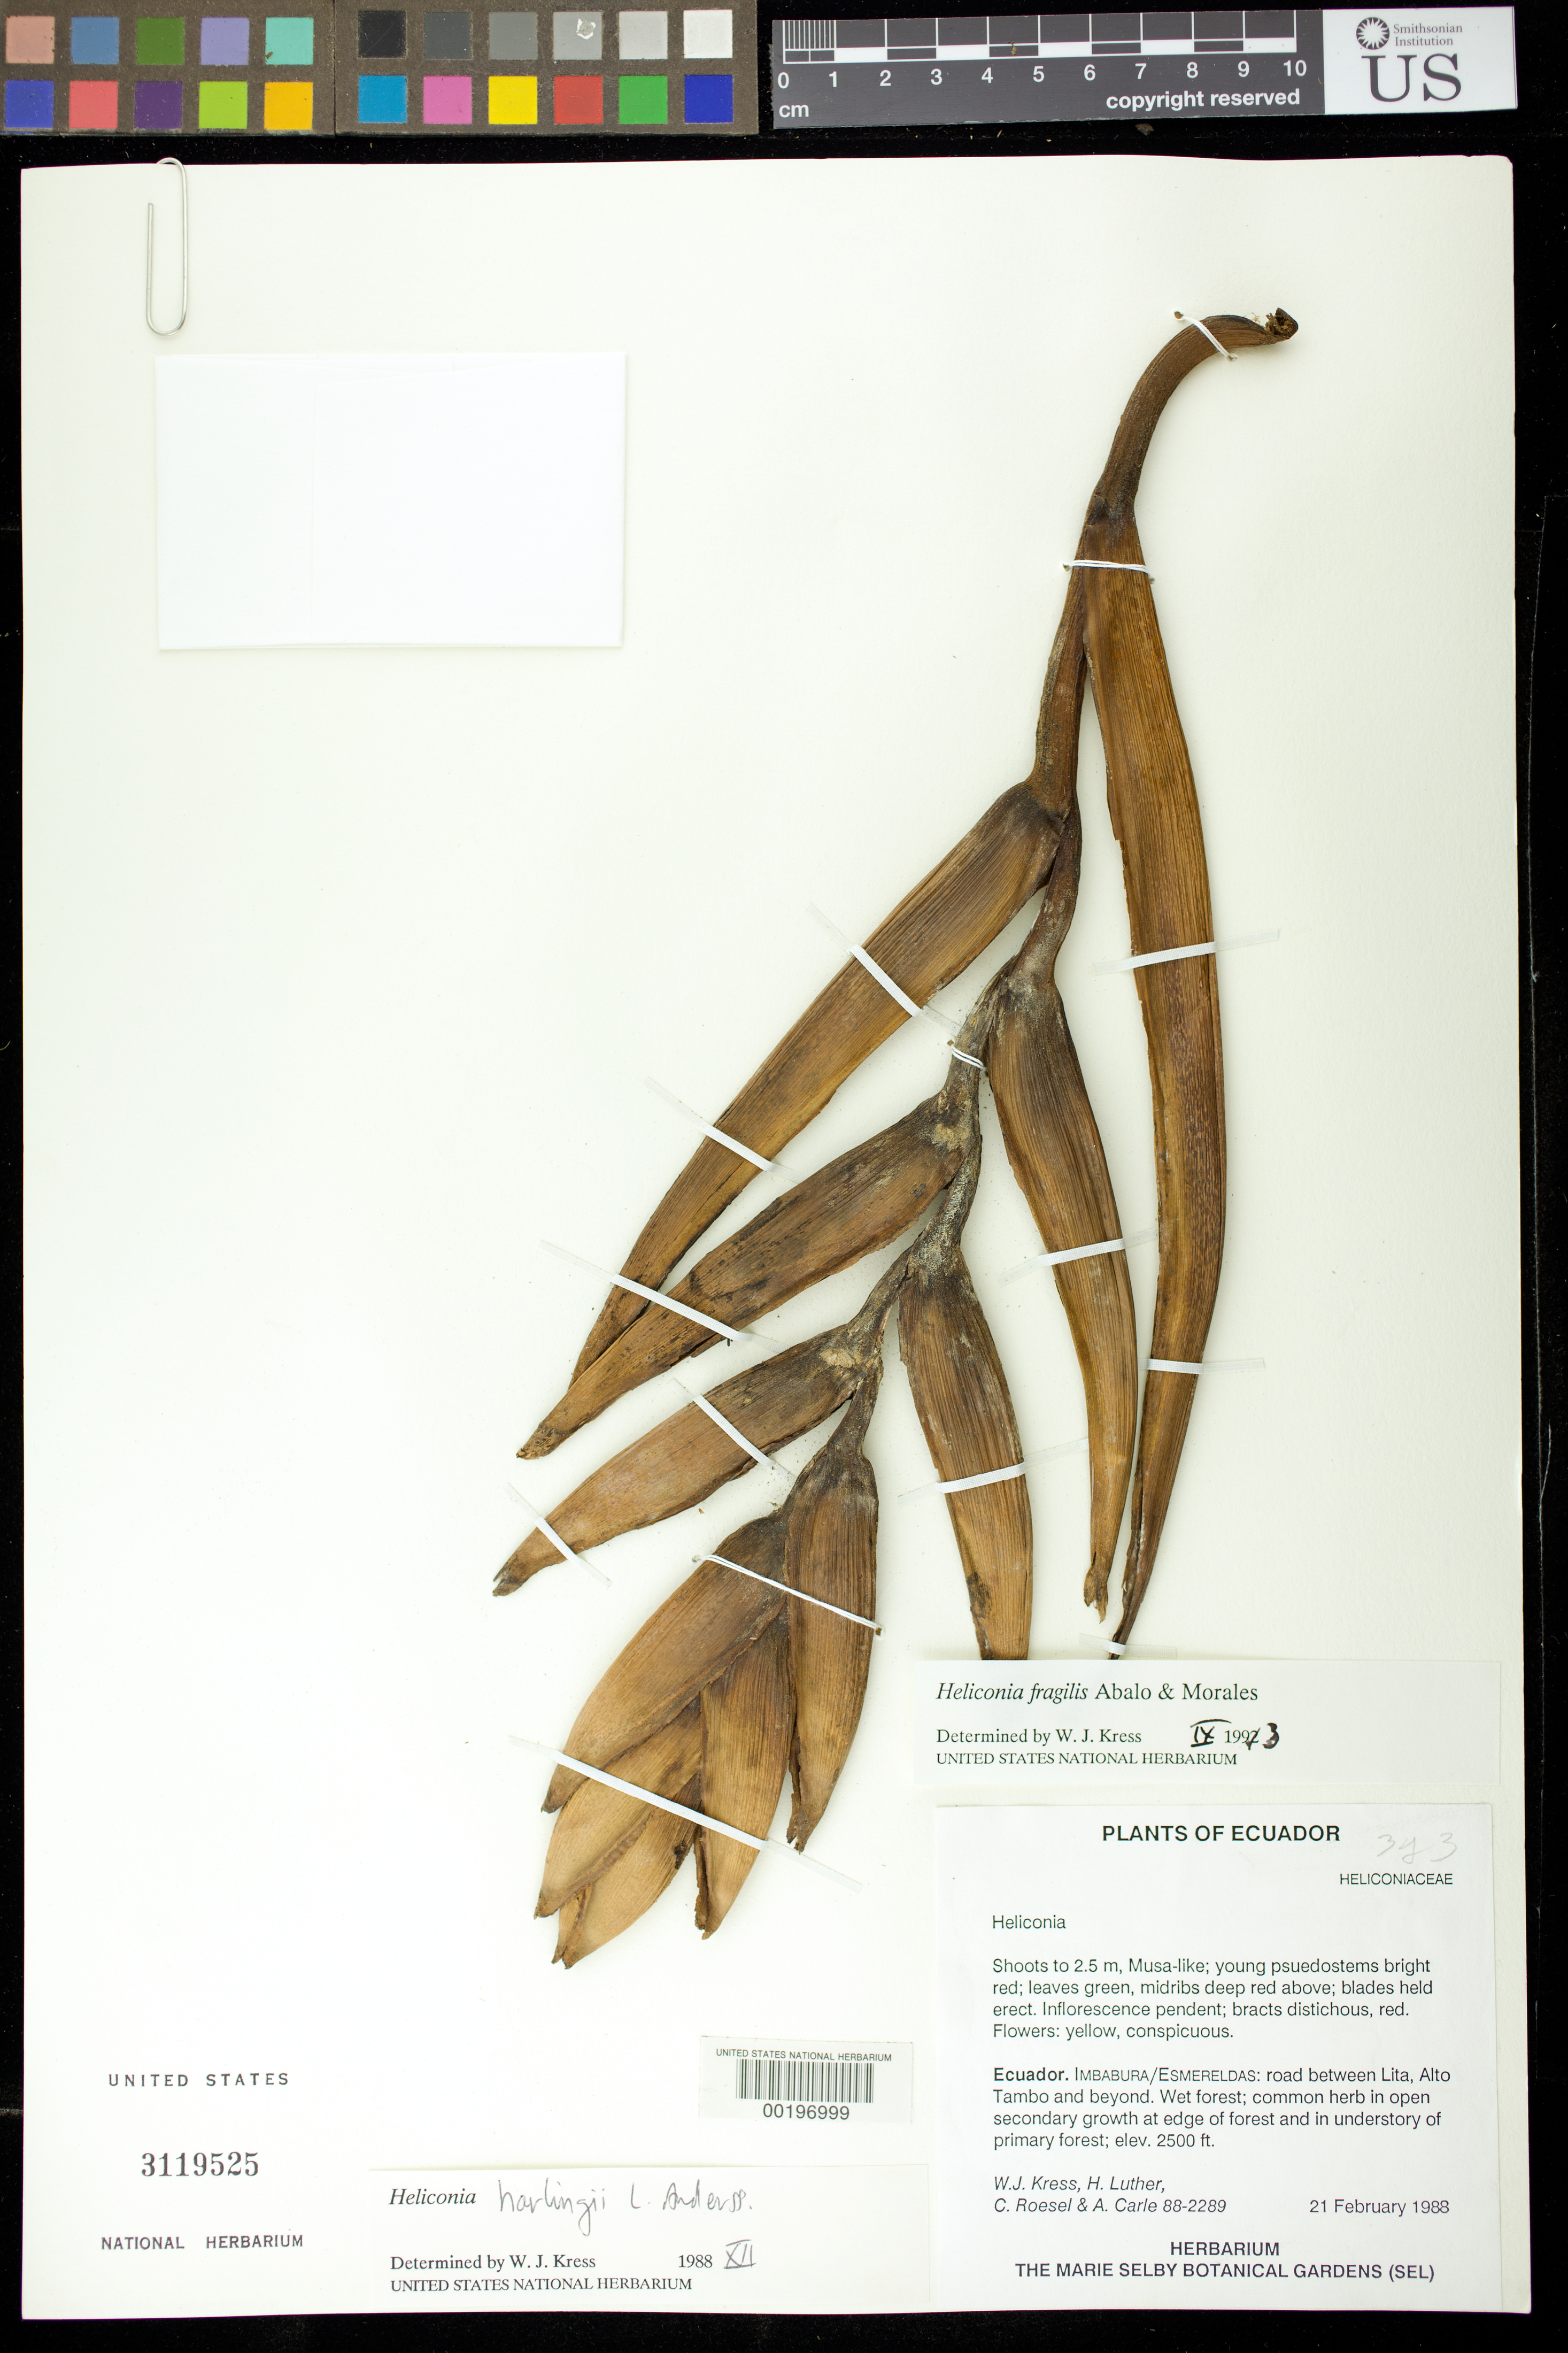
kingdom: Plantae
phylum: Tracheophyta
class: Liliopsida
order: Zingiberales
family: Heliconiaceae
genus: Heliconia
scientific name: Heliconia fragilis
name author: Abalo & G. Morales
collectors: W. J. Kress, Harry E. Luther, C. S. Roesel & A. Carle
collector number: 88-2289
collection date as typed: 21 Feb 1988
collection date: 1988-02-21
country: Ecuador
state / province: Esmeraldas / Imbabura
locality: Between Lita, Alto Tambo and beyond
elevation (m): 762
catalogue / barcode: US 3119525